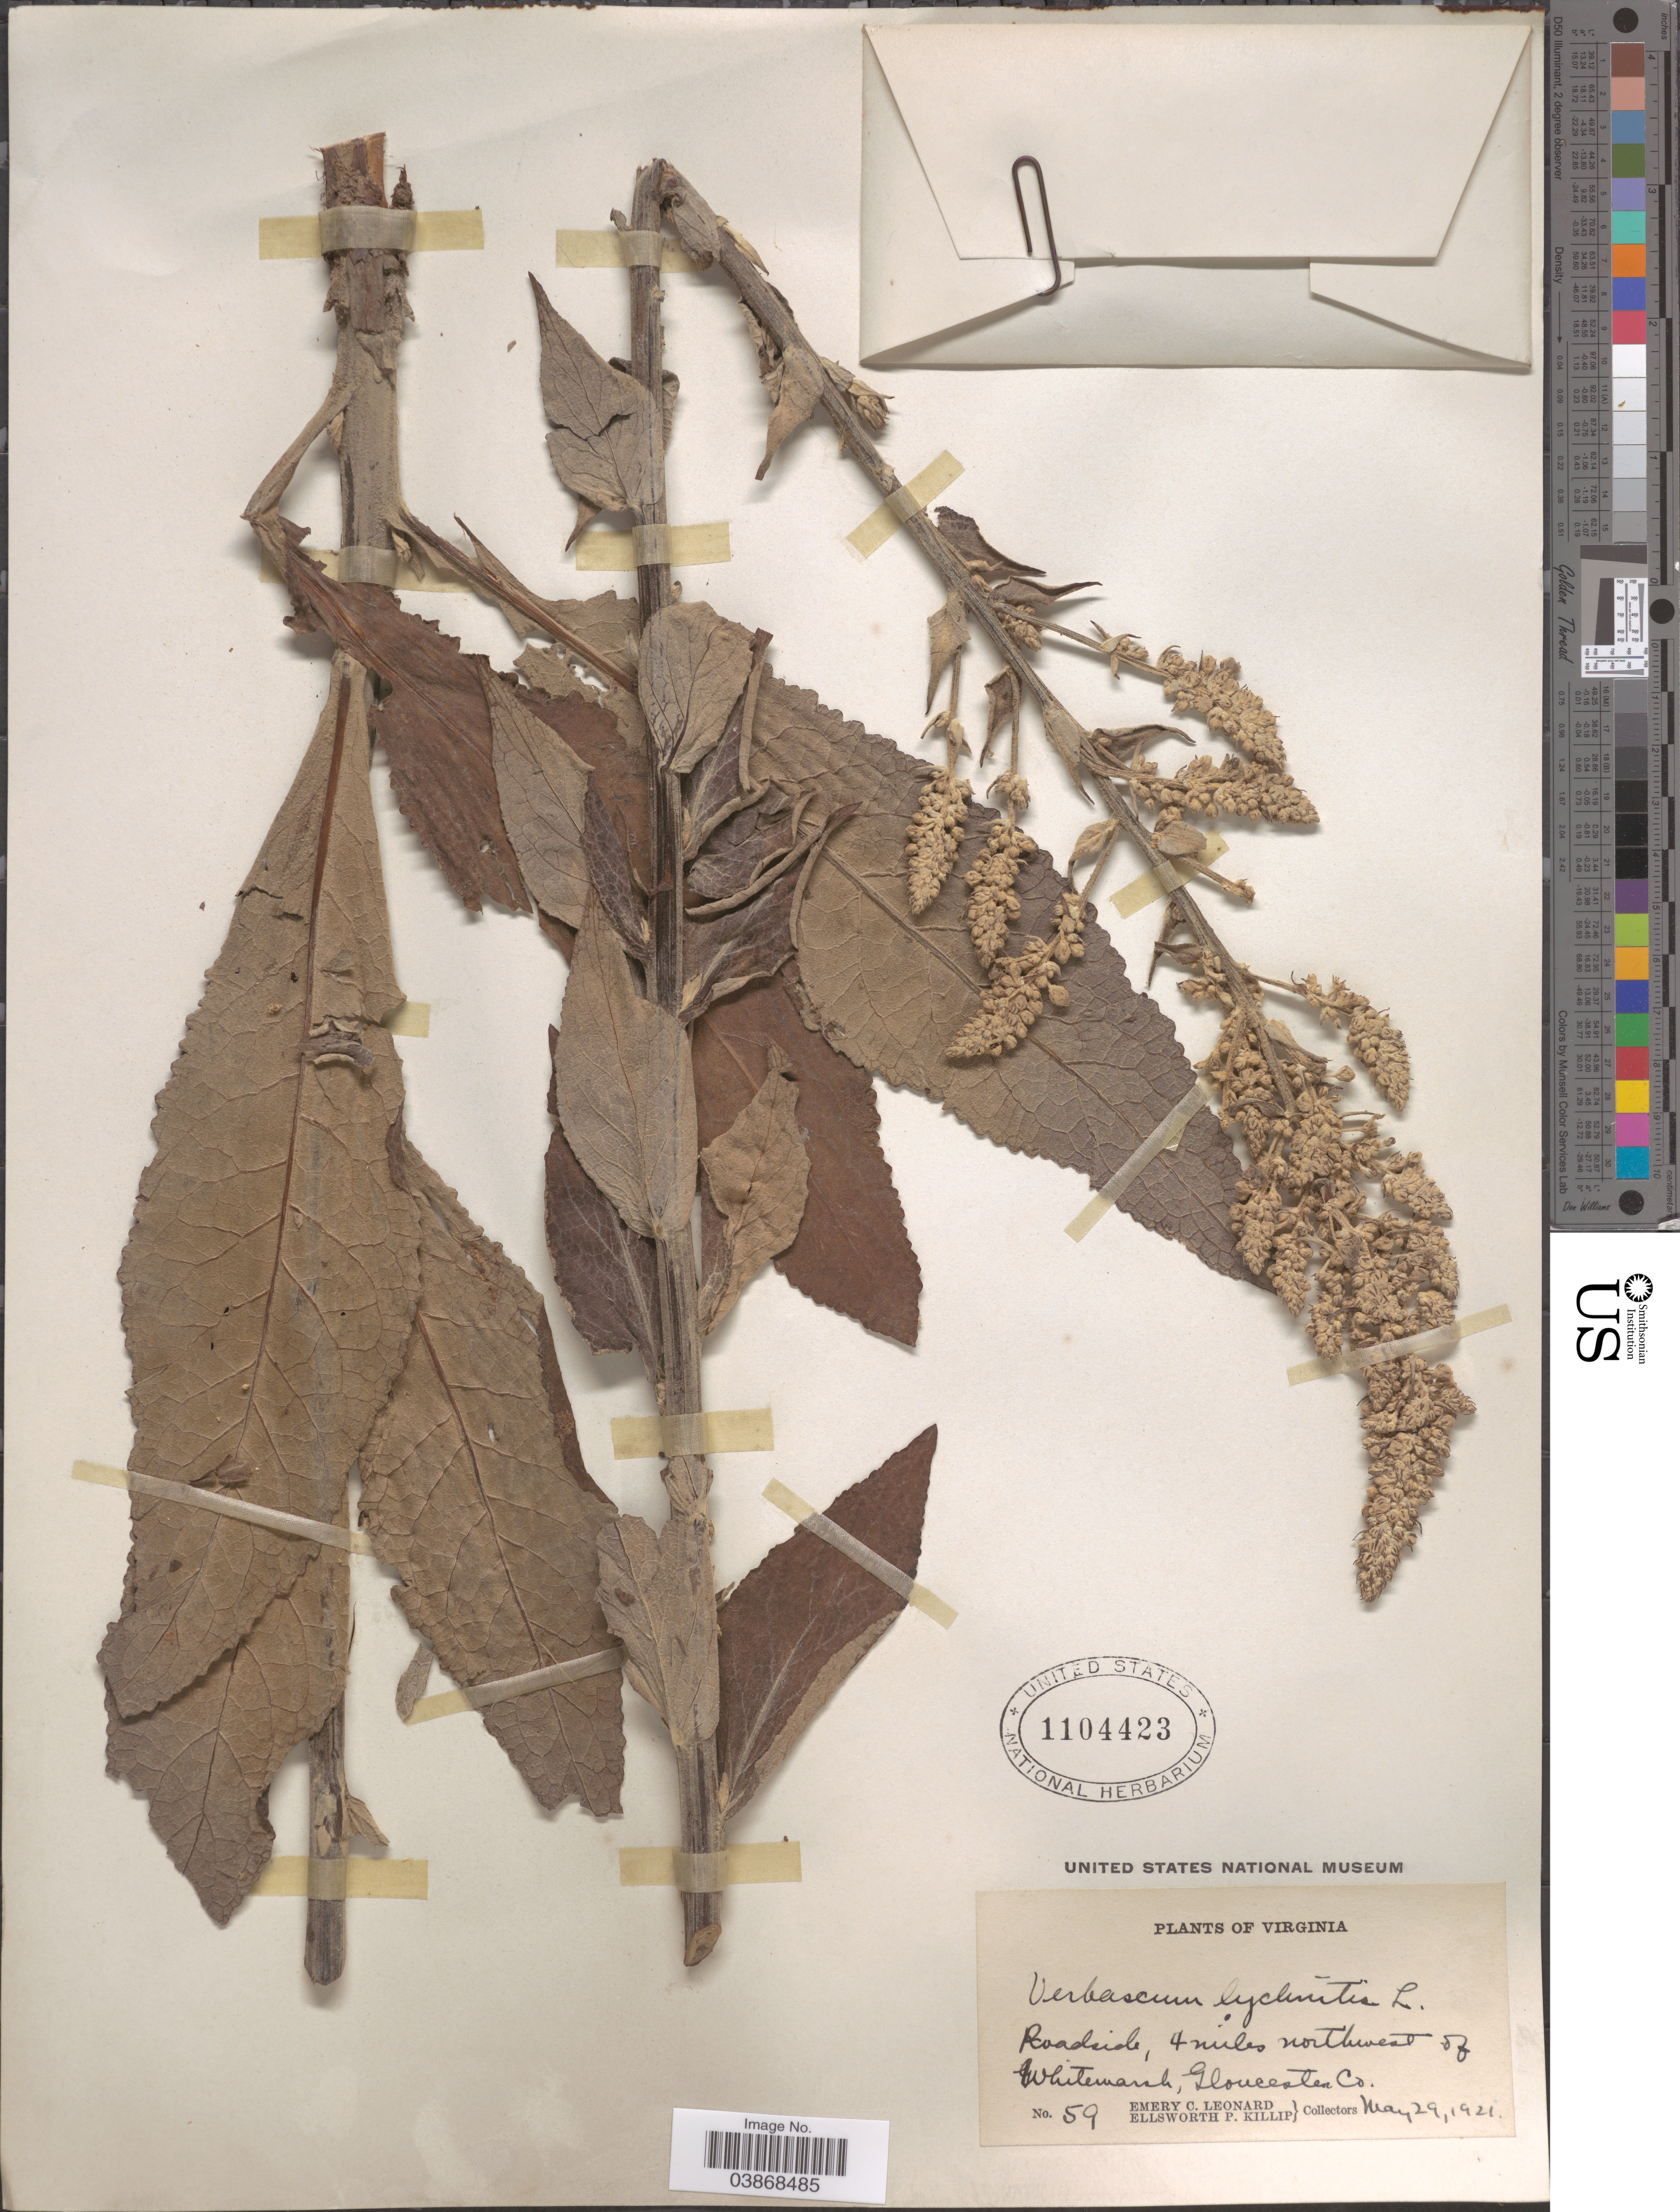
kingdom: Plantae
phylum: Tracheophyta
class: Magnoliopsida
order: Lamiales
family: Scrophulariaceae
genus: Verbascum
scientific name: Verbascum lychnitis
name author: L.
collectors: E. C. Leonard & E. P. Killip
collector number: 59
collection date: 1921-05-29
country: United States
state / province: Virginia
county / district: Gloucester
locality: Roadside, 4 miles northwest of Whitemarsh, Gloucester Co.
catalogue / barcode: US 1104423